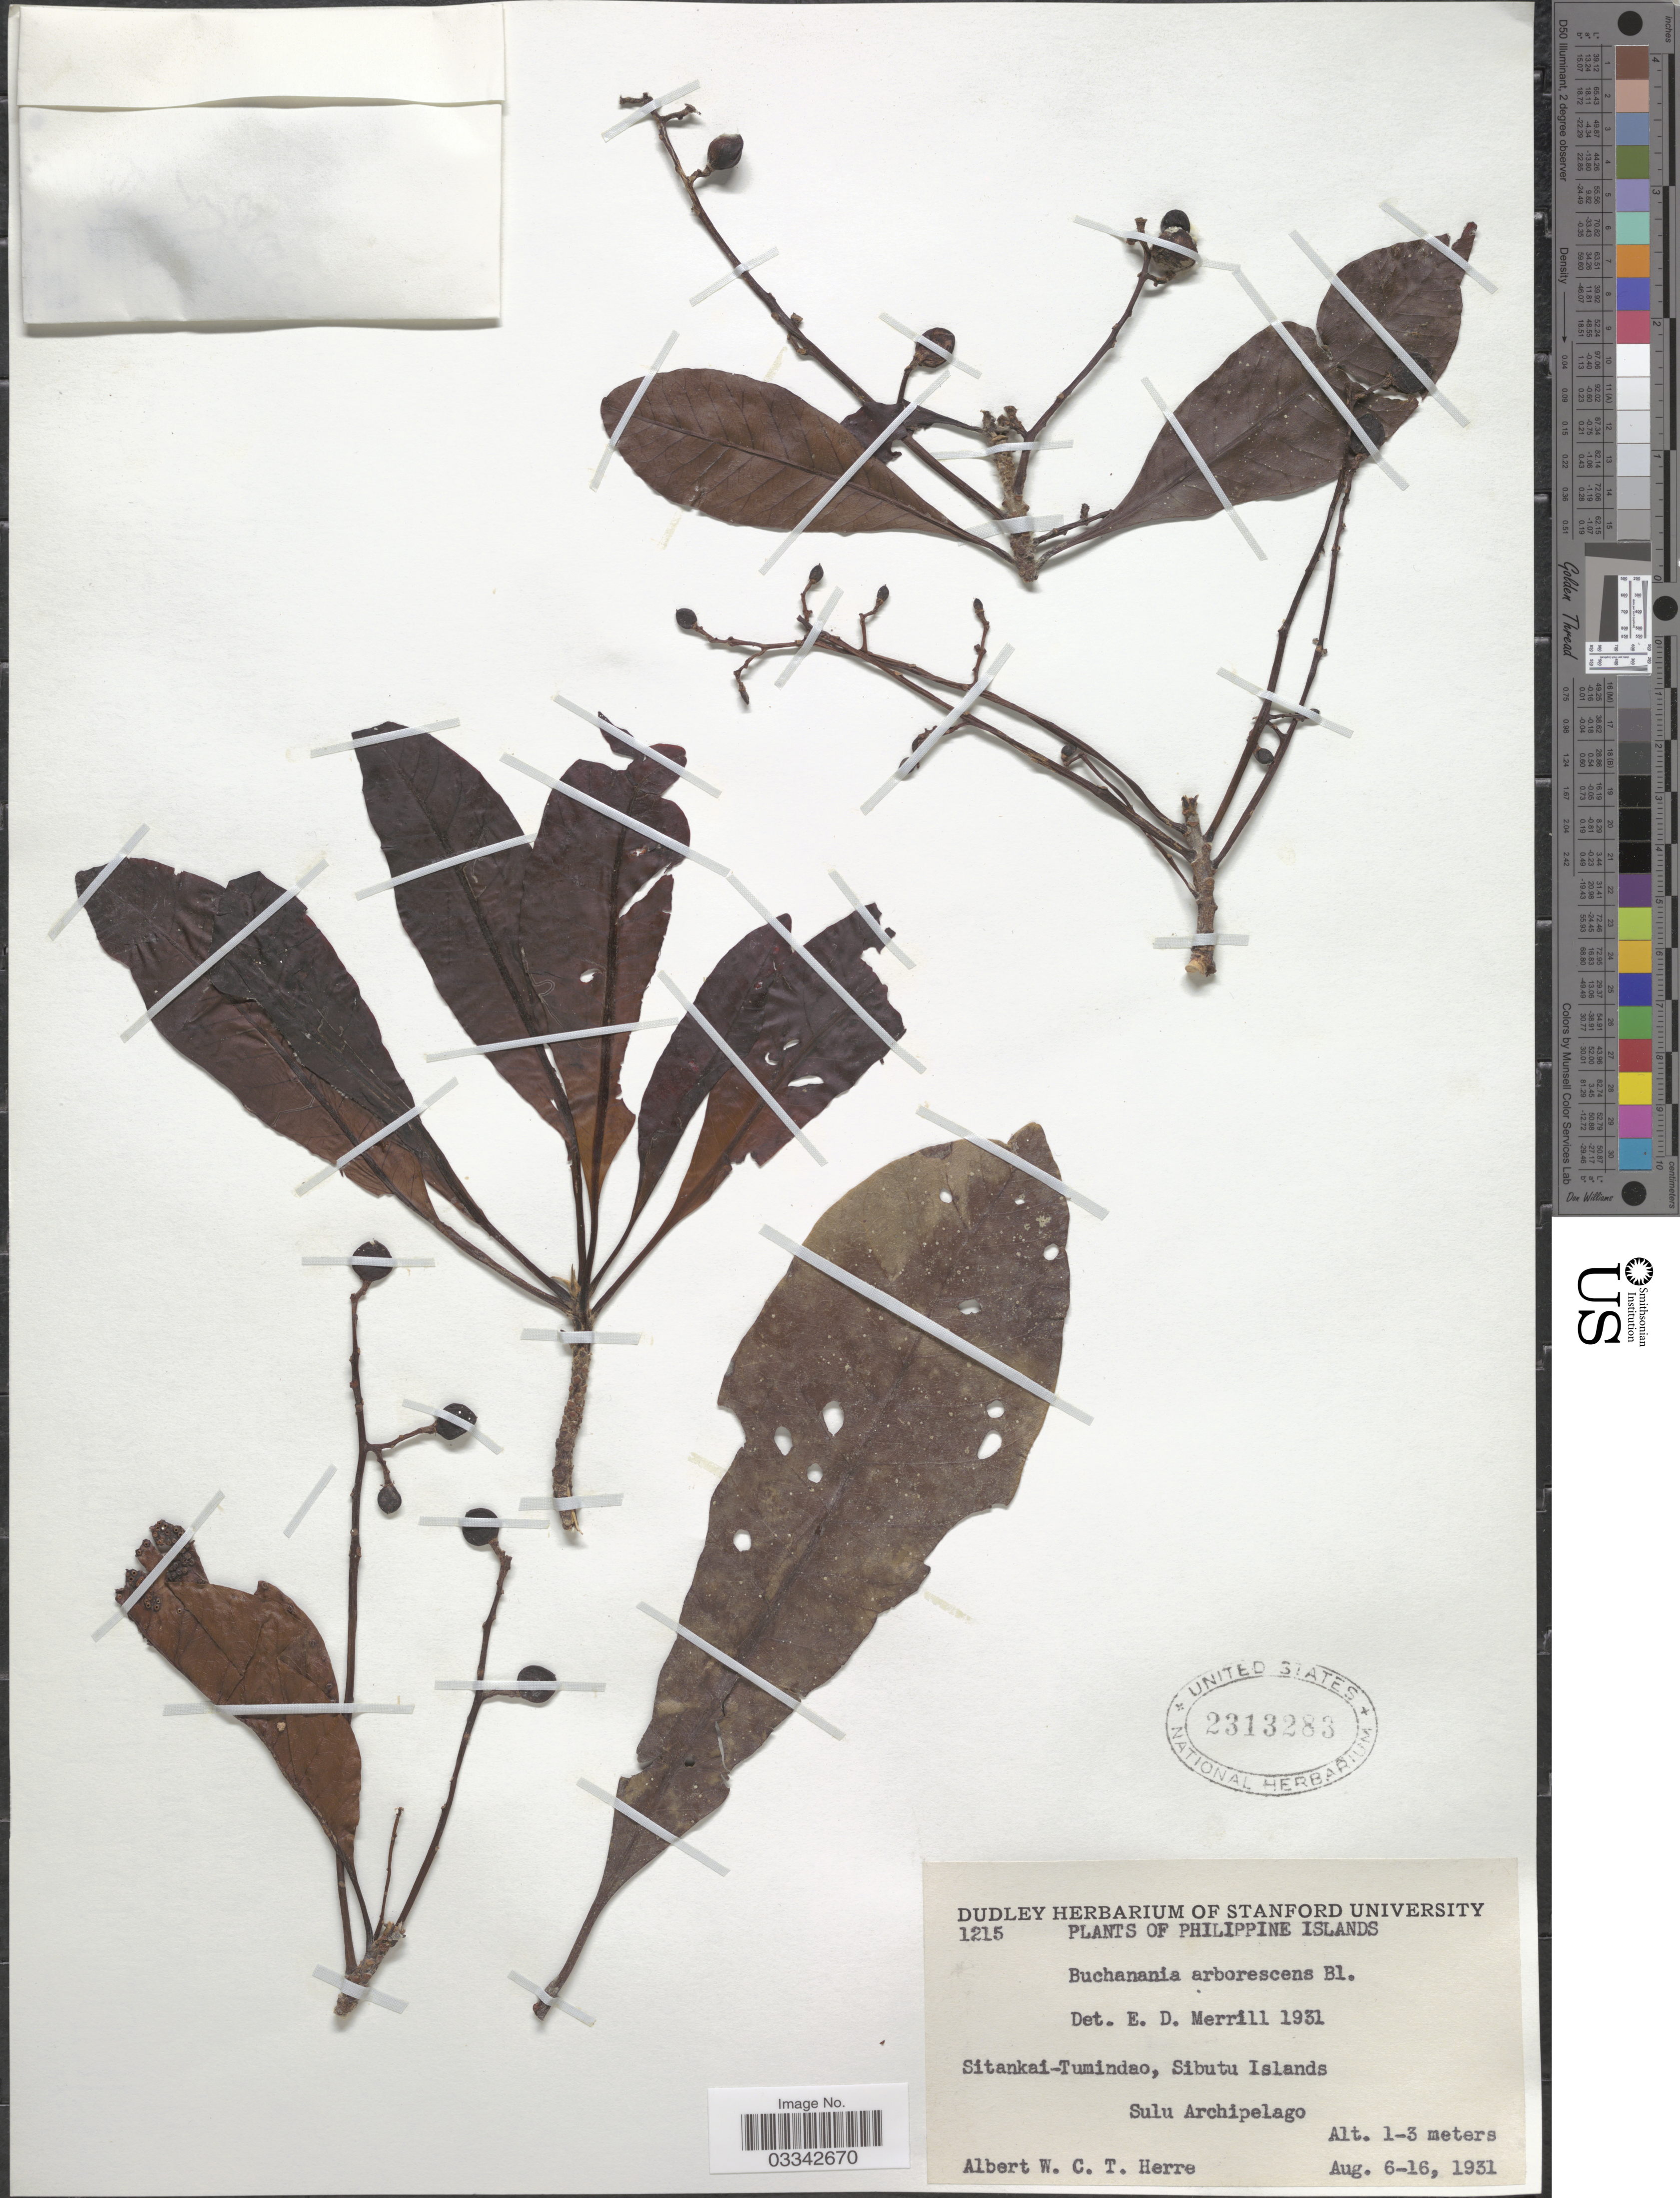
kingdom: Plantae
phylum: Tracheophyta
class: Magnoliopsida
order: Sapindales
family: Anacardiaceae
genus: Buchanania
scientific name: Buchanania arborescens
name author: (Blume) Blume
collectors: A. W. Herre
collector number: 1215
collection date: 1931-08-06/1931-08-16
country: Philippines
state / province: Muslim Mindanao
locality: Philippine Islands. Sitankai-Tumindao, Sibutu Islands. Sulu Archipelago.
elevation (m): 1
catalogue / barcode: US 2313283